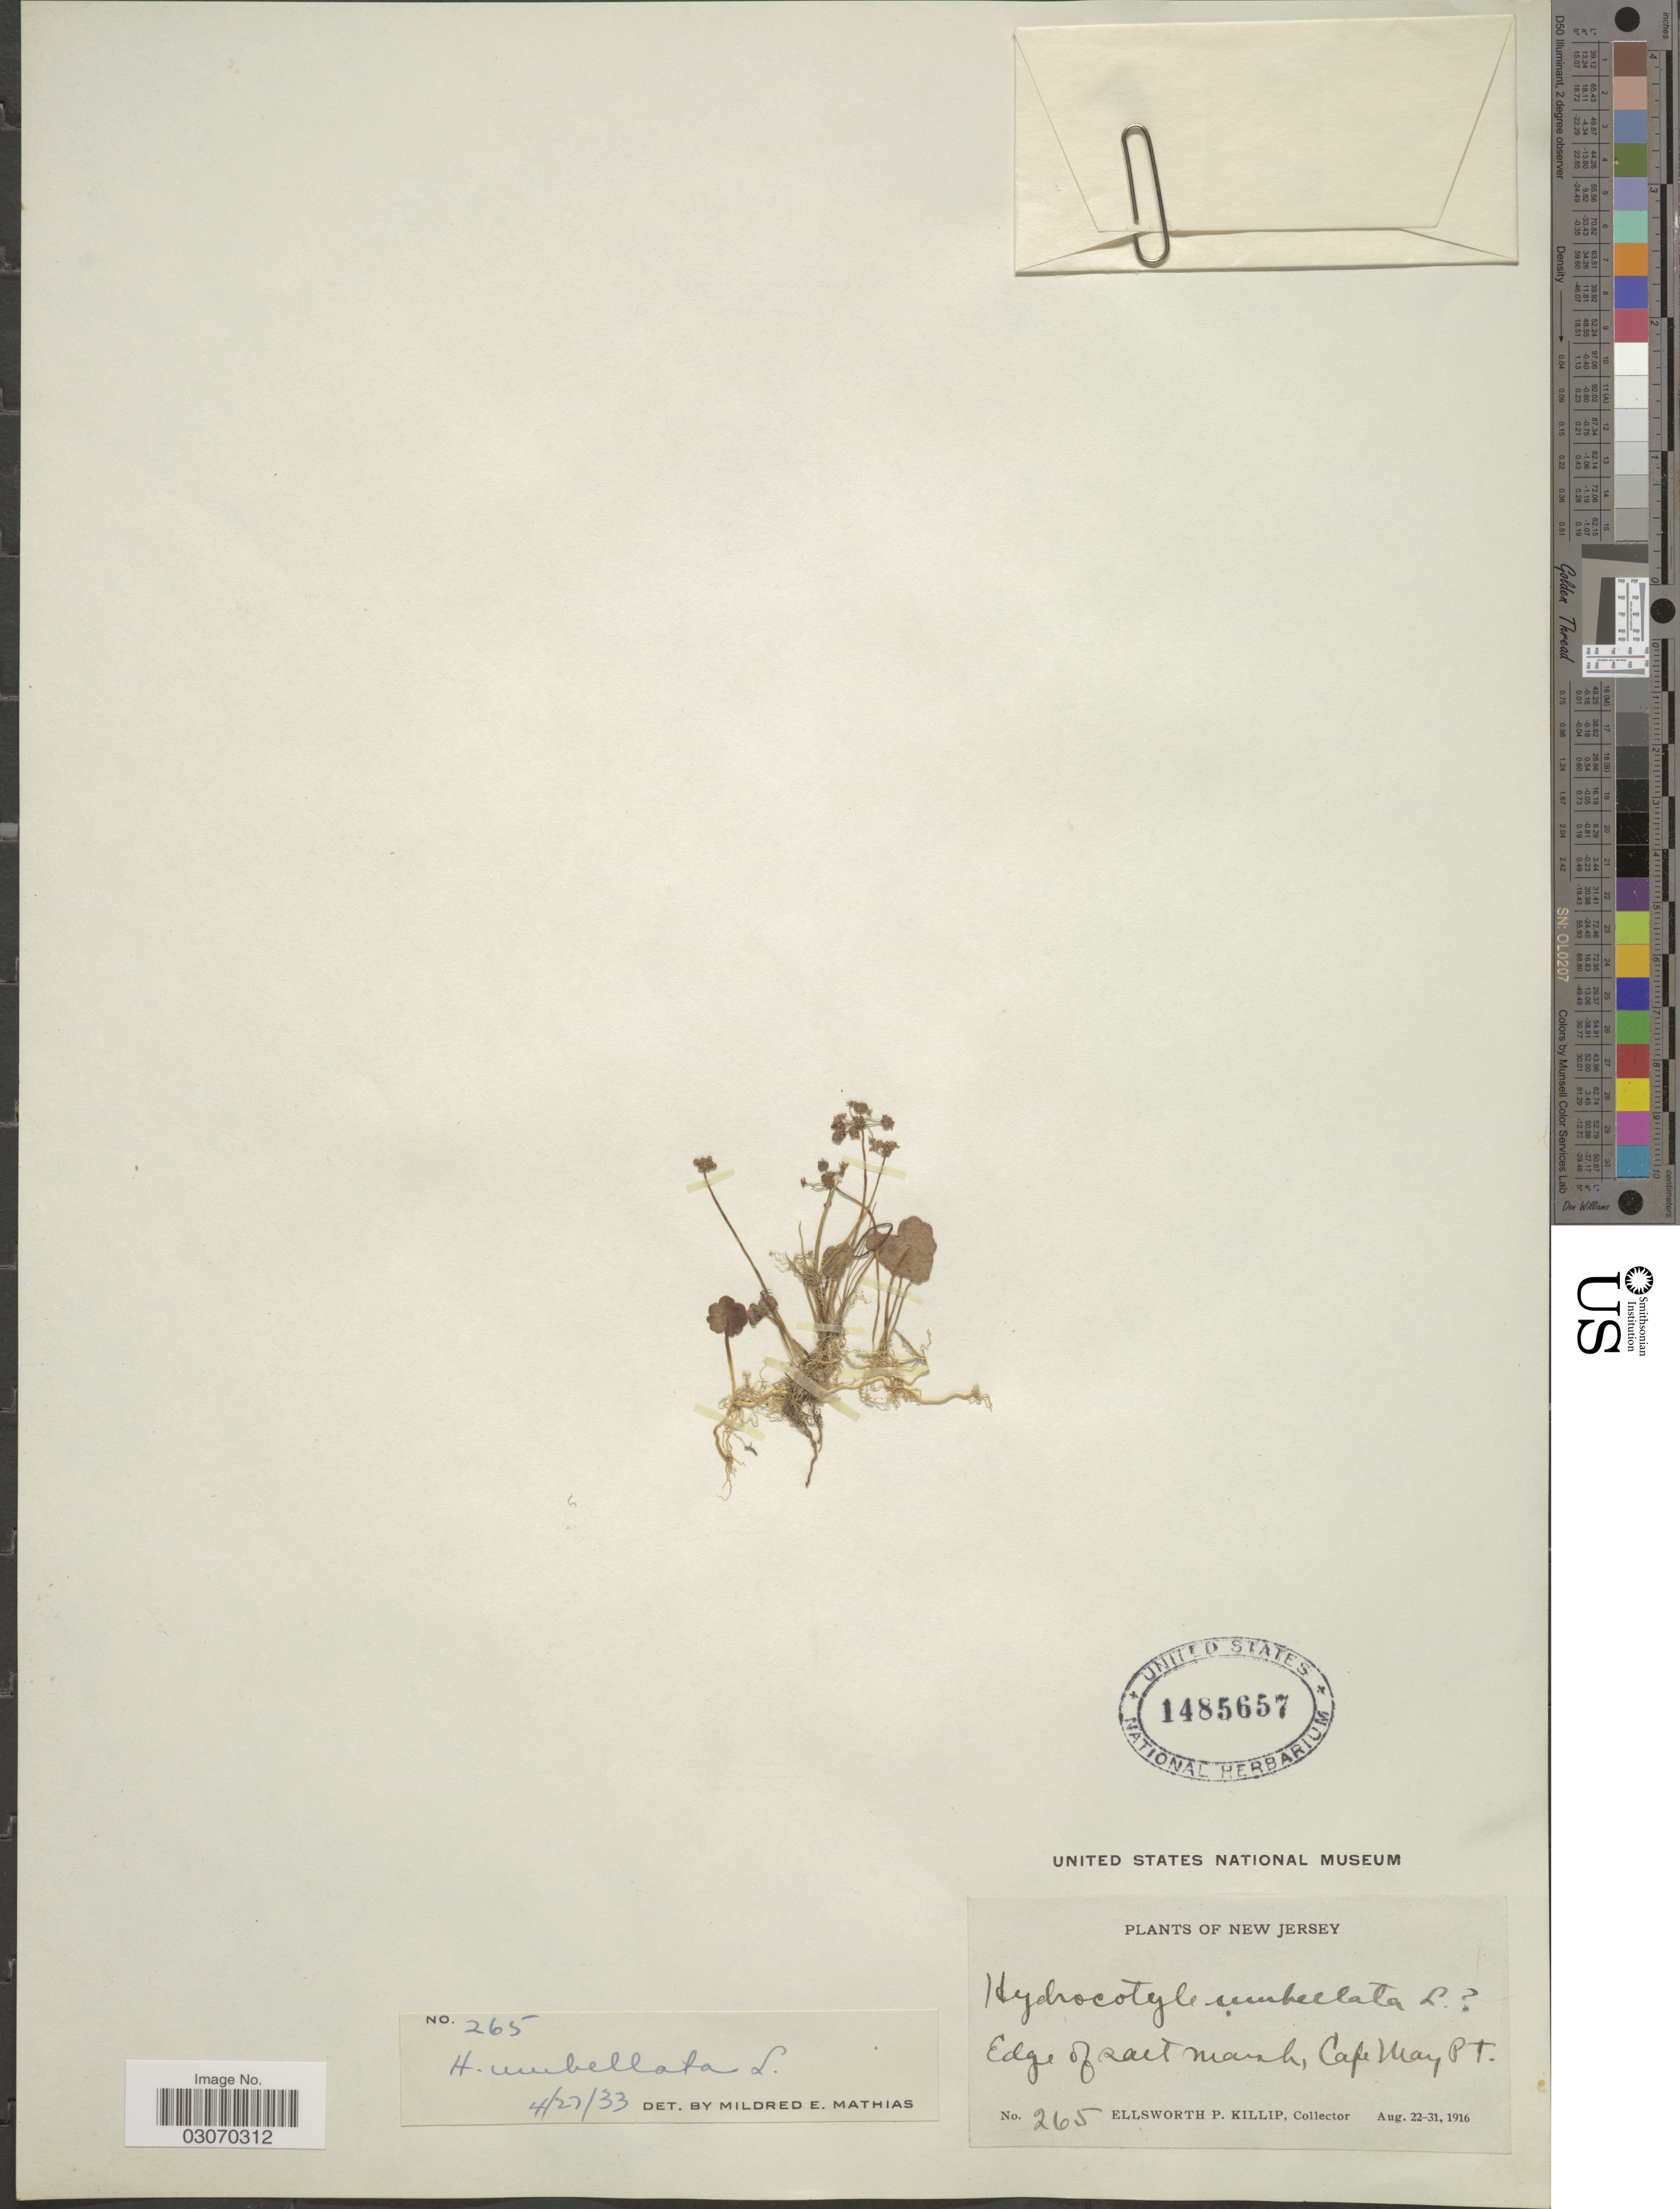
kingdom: Plantae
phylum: Tracheophyta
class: Magnoliopsida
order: Apiales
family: Araliaceae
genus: Hydrocotyle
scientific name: Hydrocotyle umbellata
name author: L.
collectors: E. P. Killip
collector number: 265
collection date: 1916-08-22/1916-08-31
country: United States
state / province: New Jersey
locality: Cape May PPT.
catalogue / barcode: US 1485657